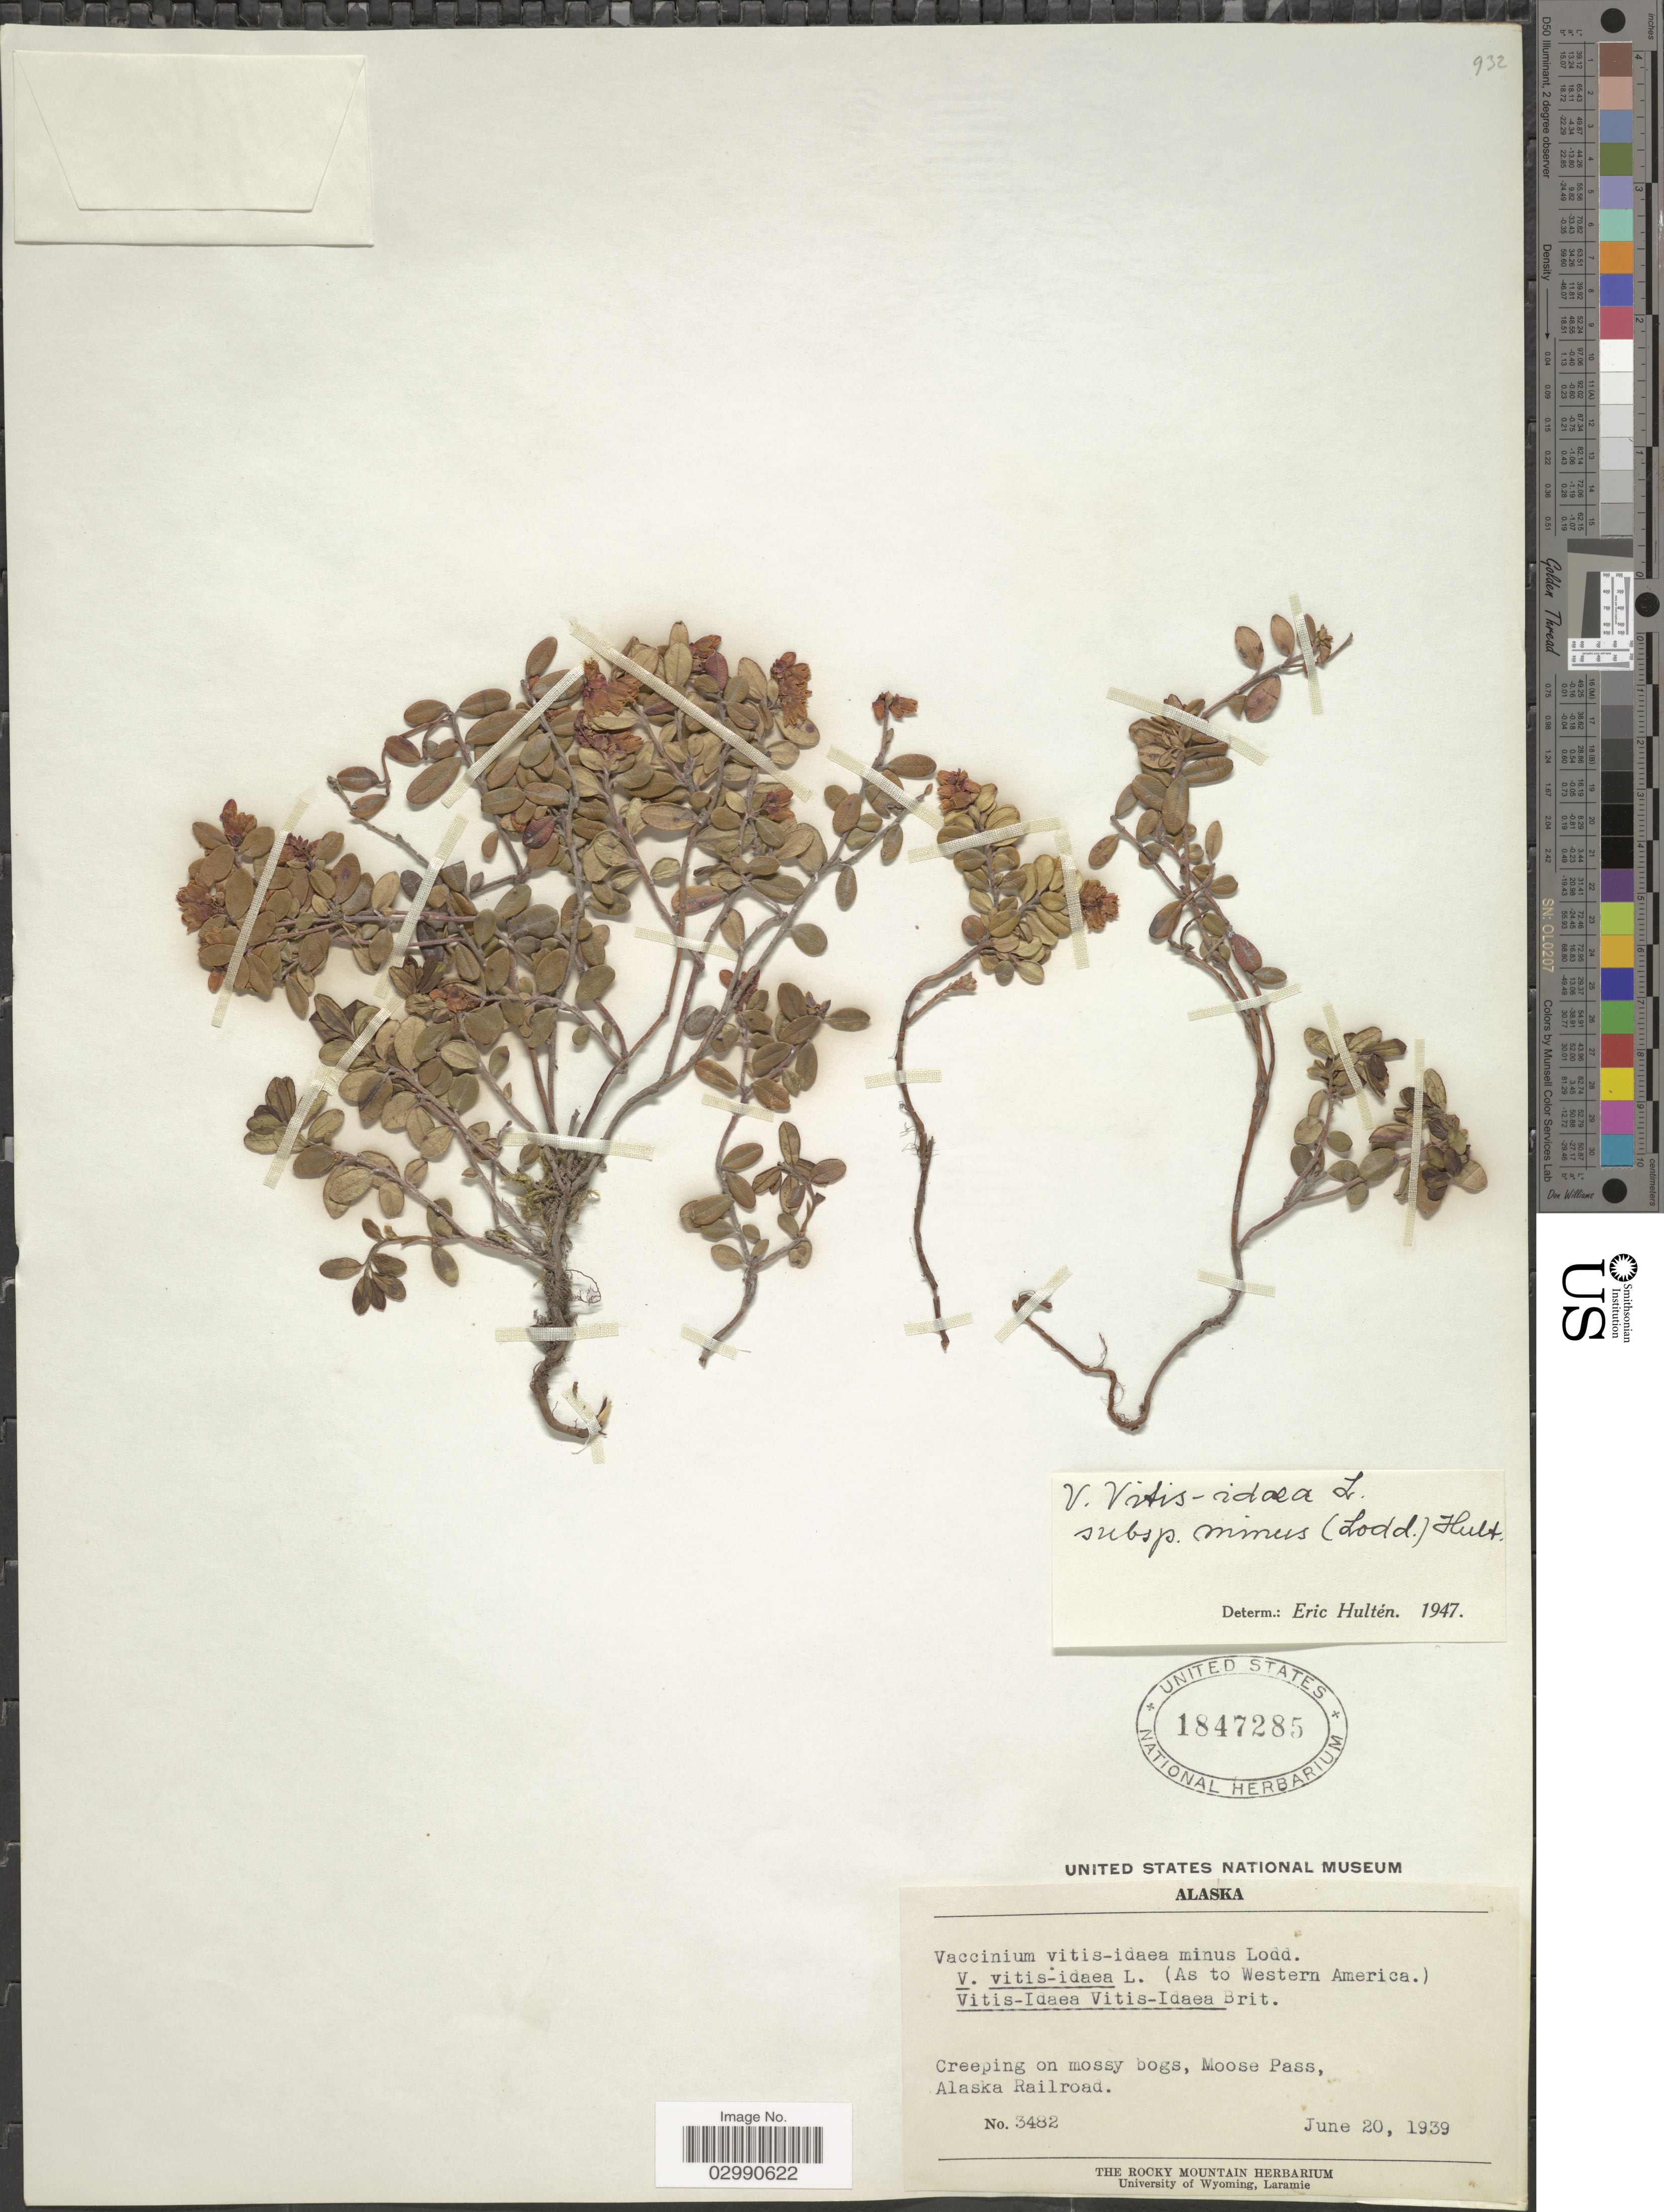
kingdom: Plantae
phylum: Tracheophyta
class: Magnoliopsida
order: Ericales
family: Ericaceae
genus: Vaccinium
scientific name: Vaccinium vitis-idaea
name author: L.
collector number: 3482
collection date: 1939-06-20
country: United States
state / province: Alaska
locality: Creeping on mossy bogs, Moose Pass, Alaska Railroad.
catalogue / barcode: US 1847285